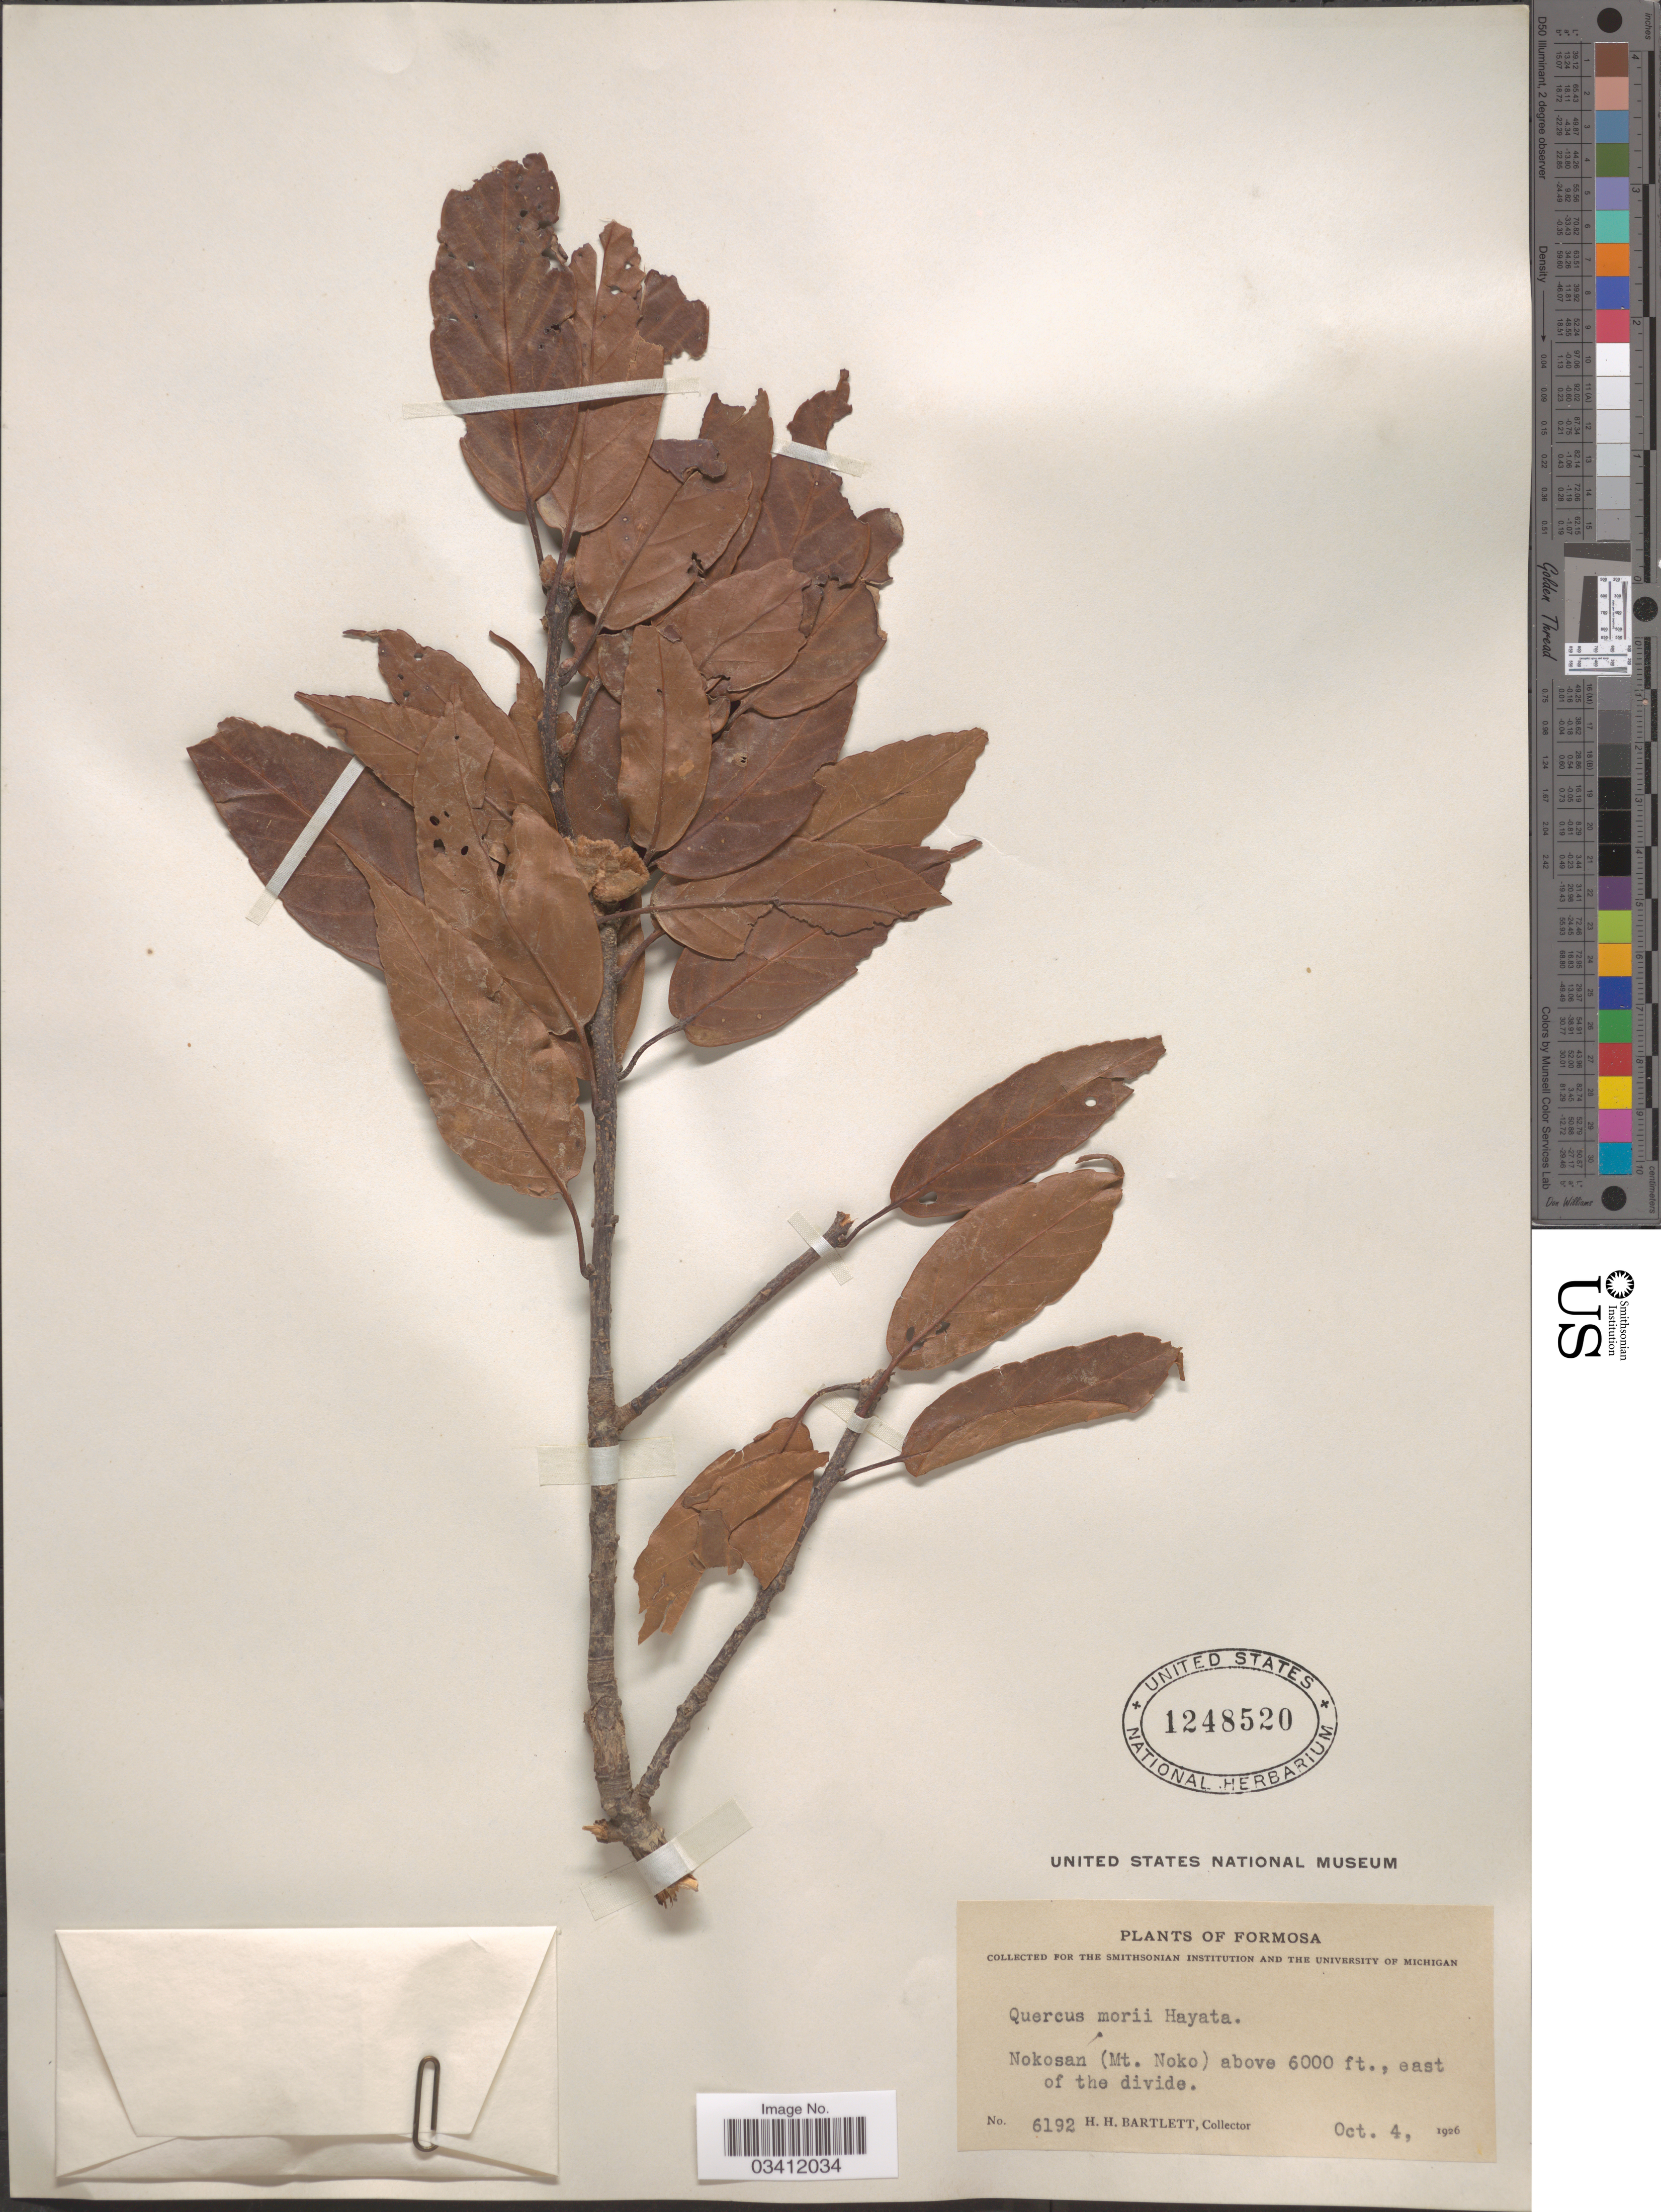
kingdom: Plantae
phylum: Tracheophyta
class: Magnoliopsida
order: Fagales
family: Fagaceae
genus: Quercus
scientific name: Quercus morii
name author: Hayata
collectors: H. H. Bartlett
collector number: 6192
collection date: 1926-10-04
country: Taiwan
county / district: Hualien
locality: Formosa. Nokosan (Mt. Noko), east of the divide.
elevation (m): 1829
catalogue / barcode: US 1248520